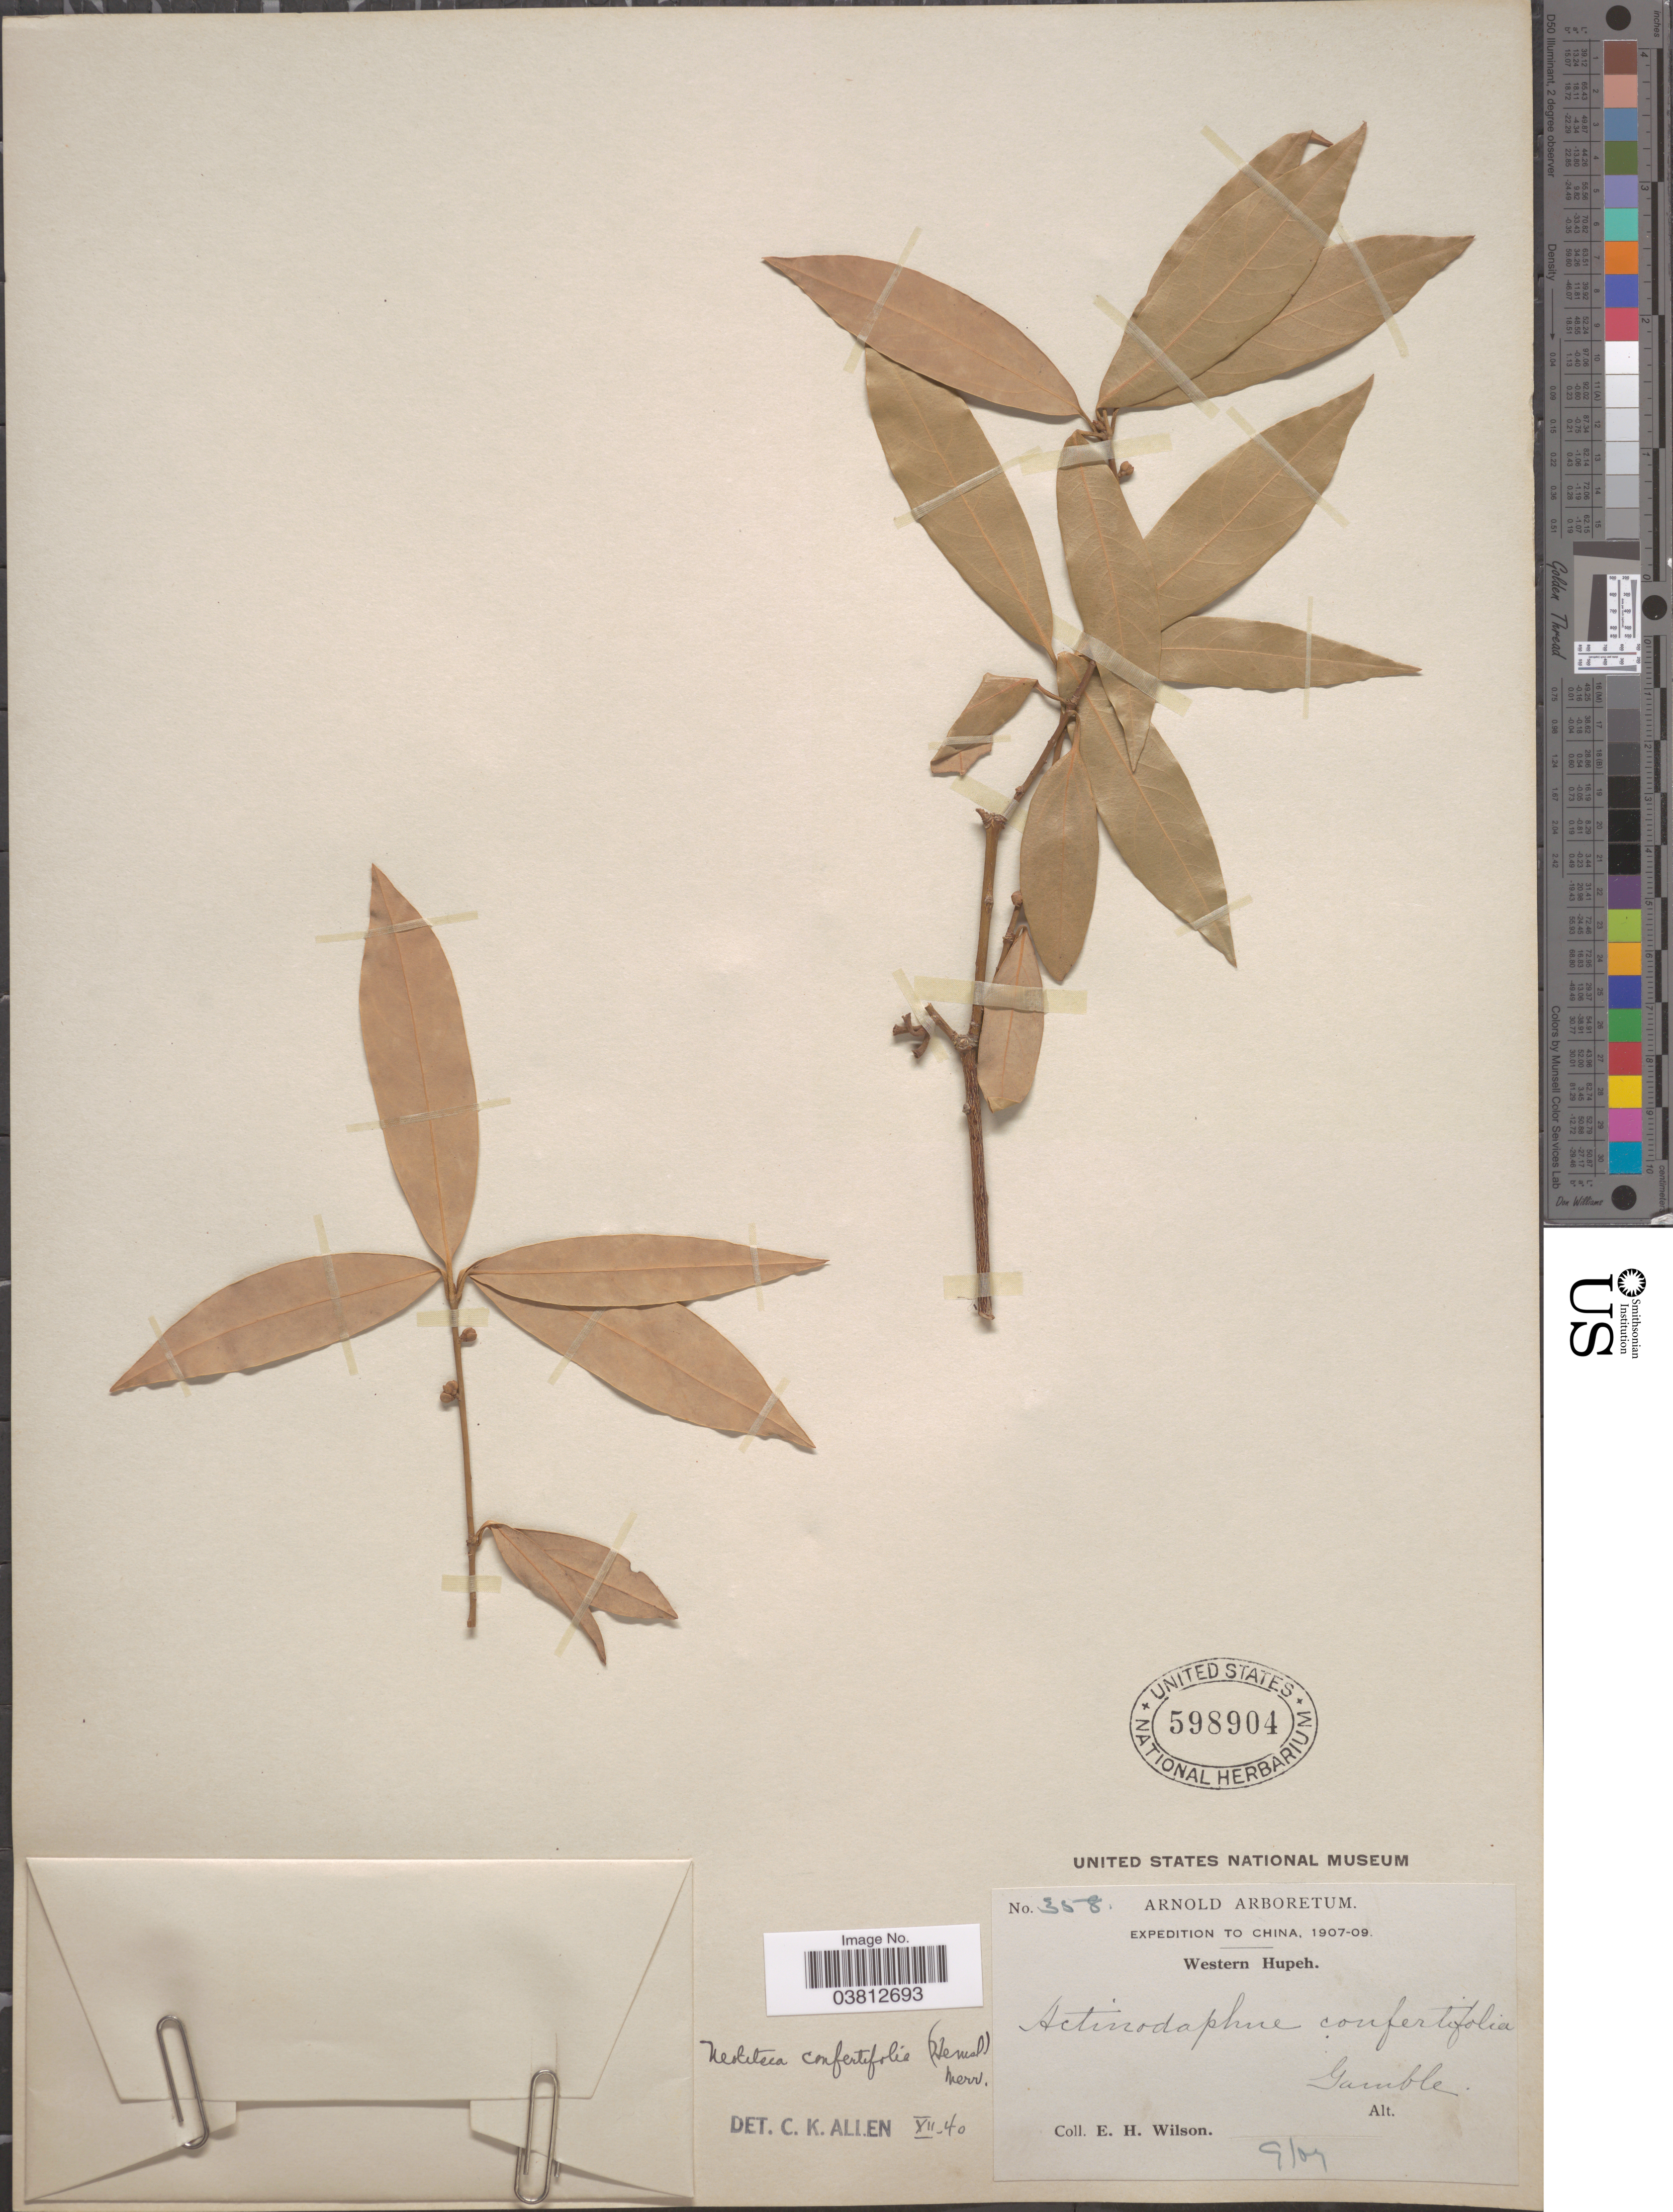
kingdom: Plantae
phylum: Tracheophyta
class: Magnoliopsida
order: Laurales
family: Lauraceae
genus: Neolitsea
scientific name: Neolitsea confertifolia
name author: (Hemsl.) Merr.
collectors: E. Wilson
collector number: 358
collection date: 1907-09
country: China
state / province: Hubei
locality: Western Hupeh.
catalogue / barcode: US 598904